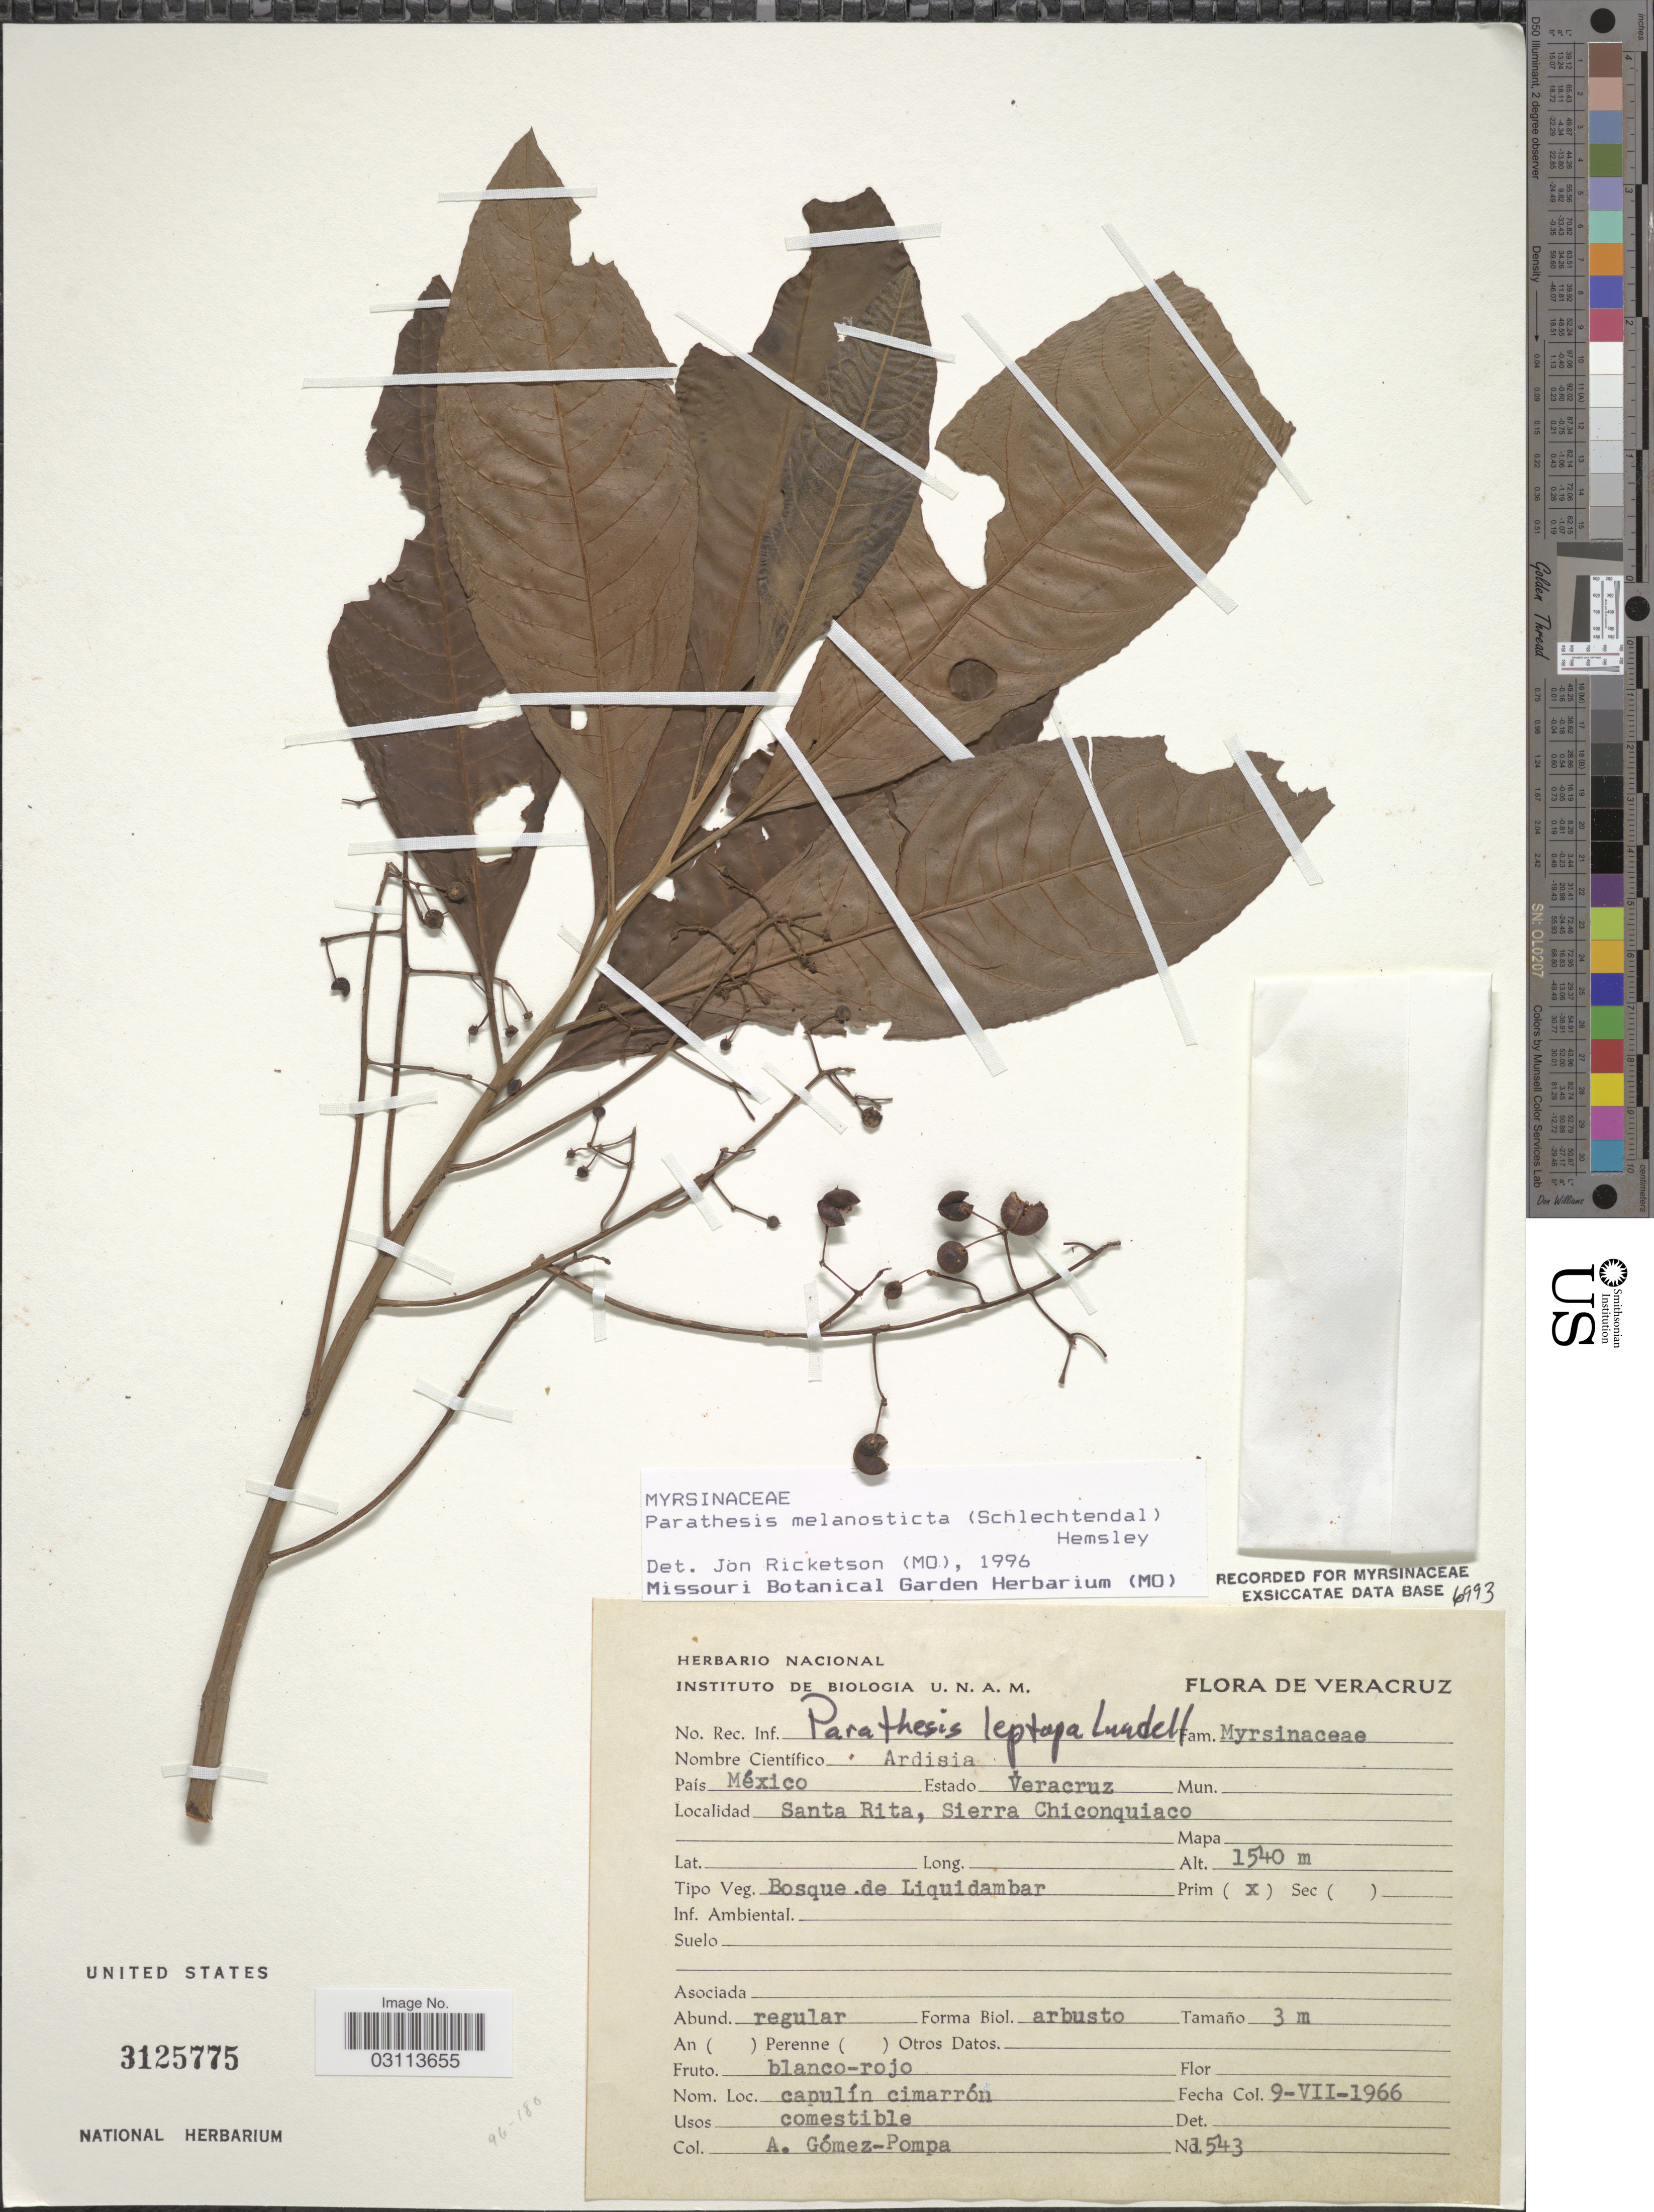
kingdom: Plantae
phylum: Tracheophyta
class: Magnoliopsida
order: Ericales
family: Primulaceae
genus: Parathesis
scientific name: Parathesis melanosticta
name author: (Schltdl.) Hemsl.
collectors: A. Gómez Pompa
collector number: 1543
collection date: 1966-07-09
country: Mexico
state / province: Veracruz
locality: Veracruz. Santa Rita, Sierra Chiconquiaco.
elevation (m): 1540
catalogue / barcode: US 3125775